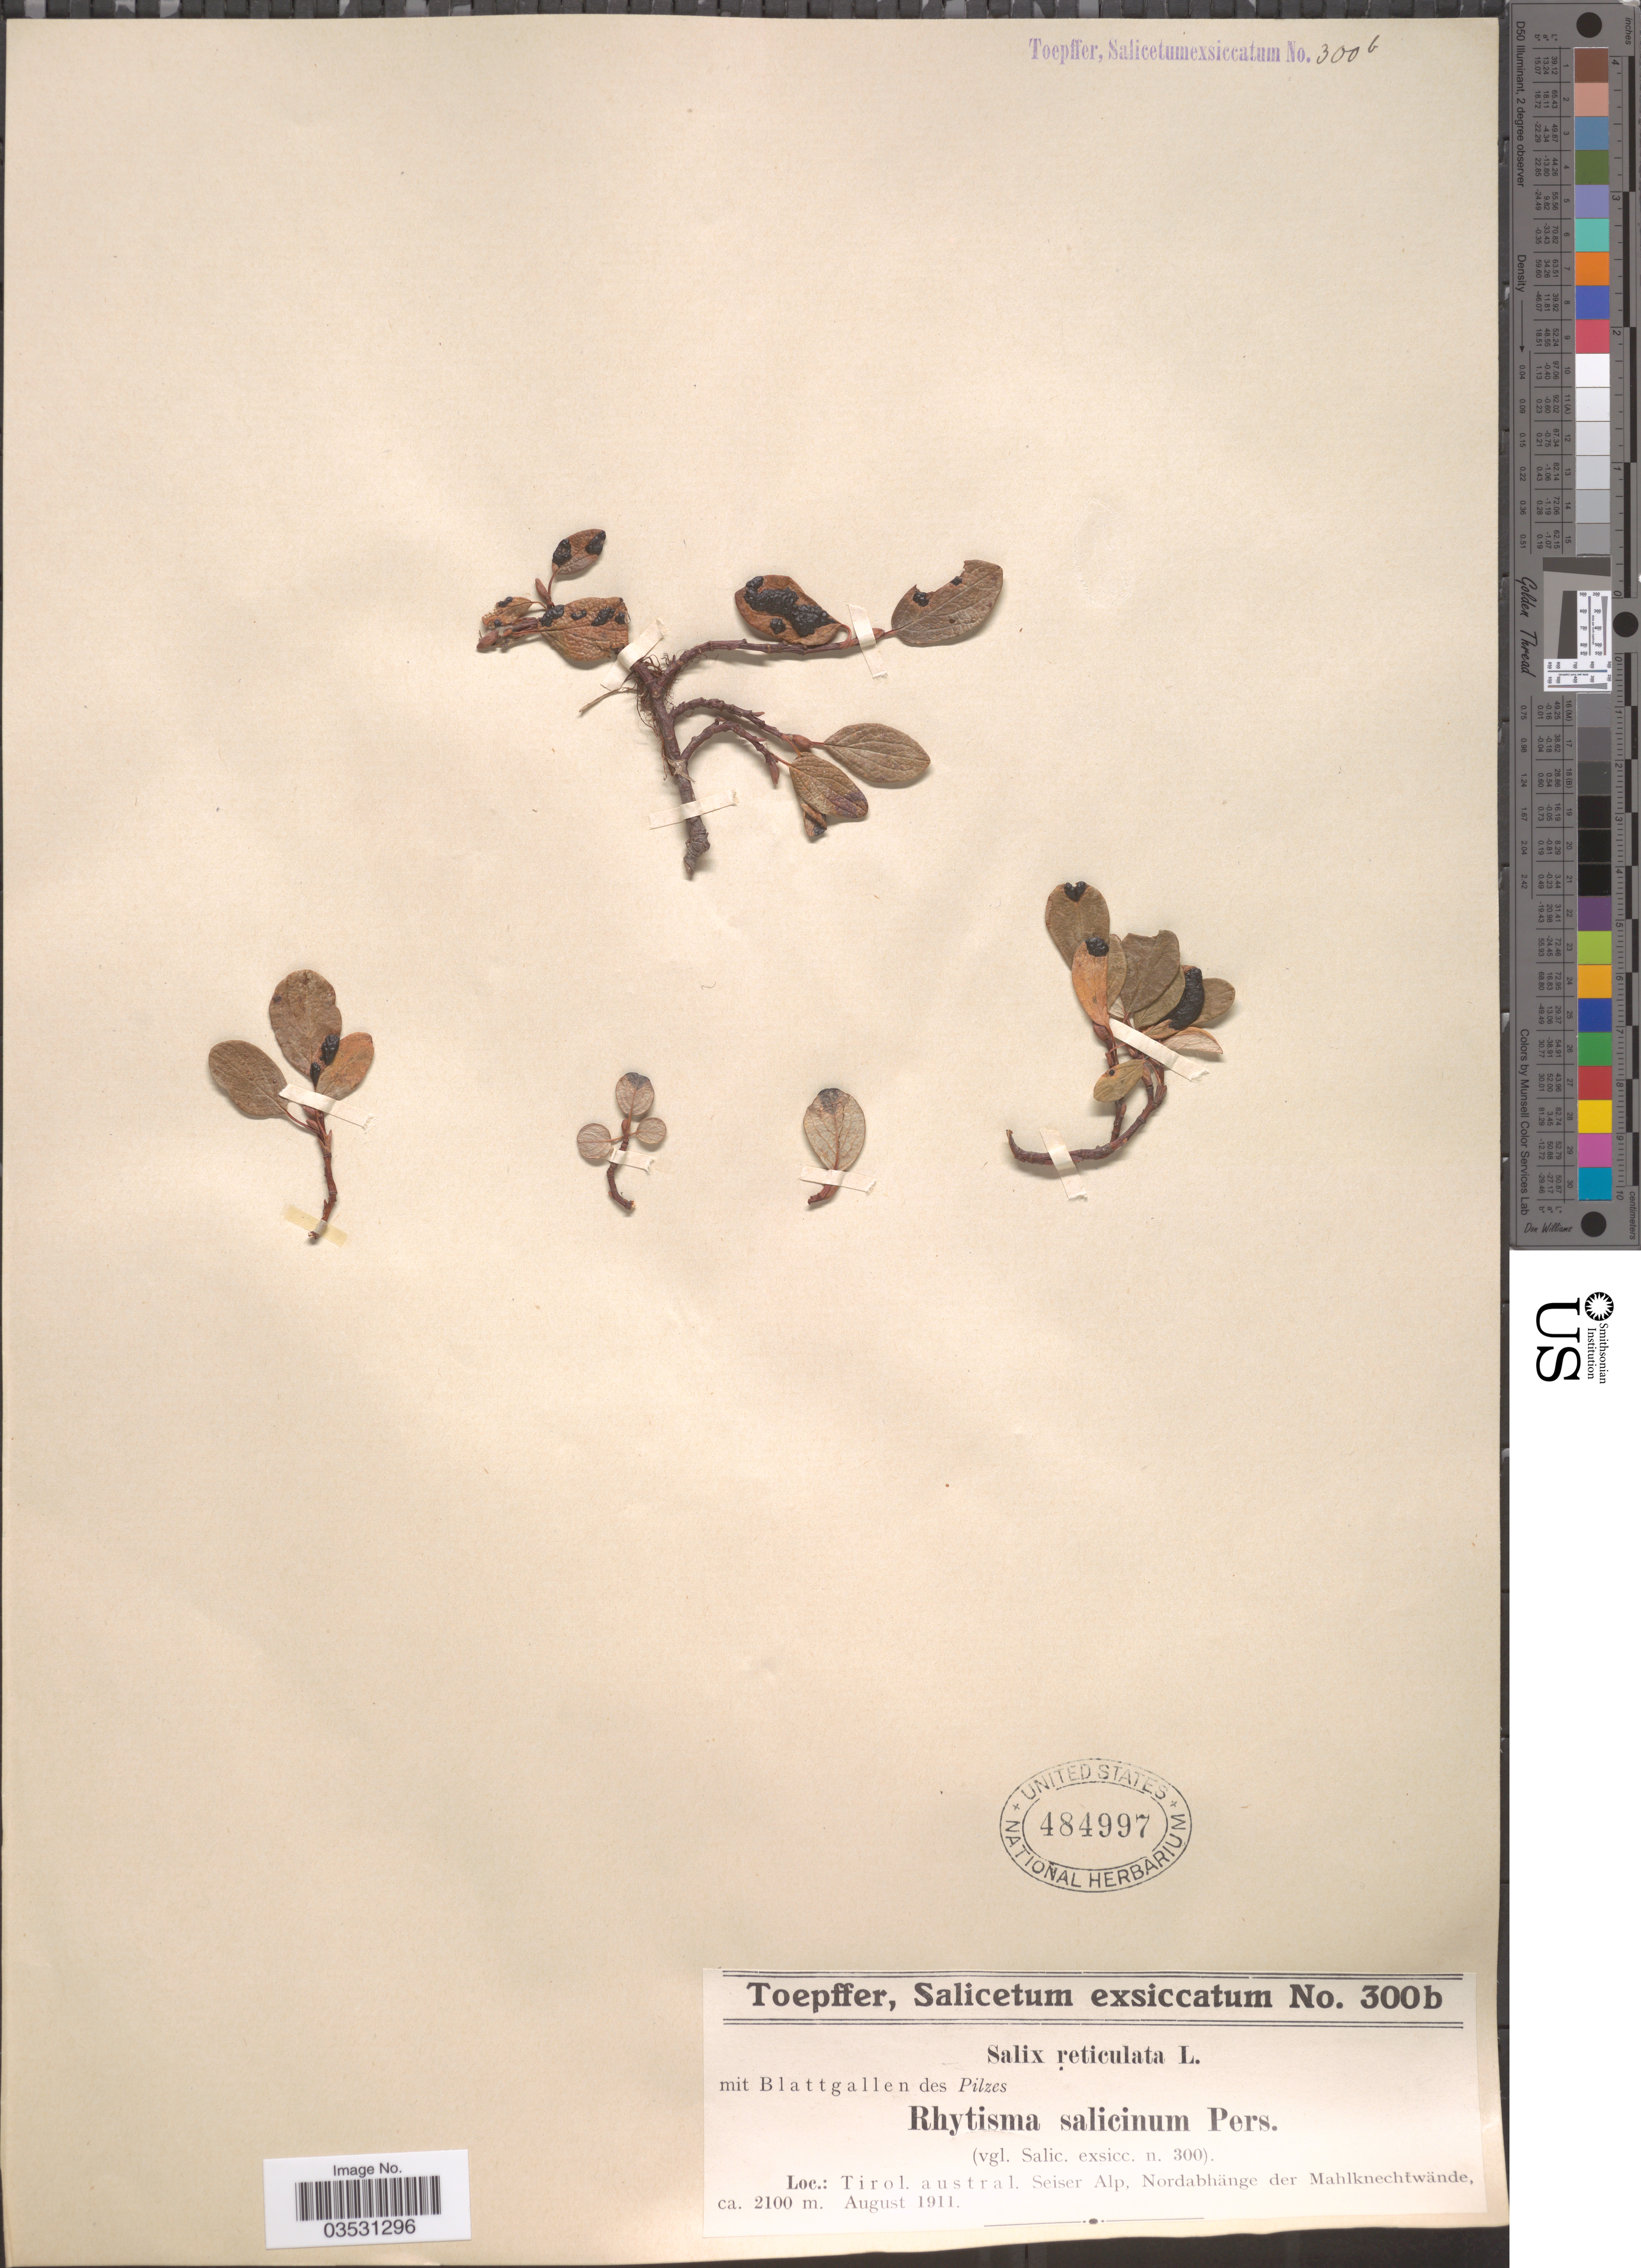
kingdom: Plantae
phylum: Tracheophyta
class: Magnoliopsida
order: Malpighiales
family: Salicaceae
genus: Salix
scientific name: Salix reticulata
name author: L.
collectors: A. Toepffer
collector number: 300b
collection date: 1911-08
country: Austria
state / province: Styria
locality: Tirol. austral. Seiser Alp, Nordabhänge der Mahlknechtwände.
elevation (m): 2100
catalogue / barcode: US 484997